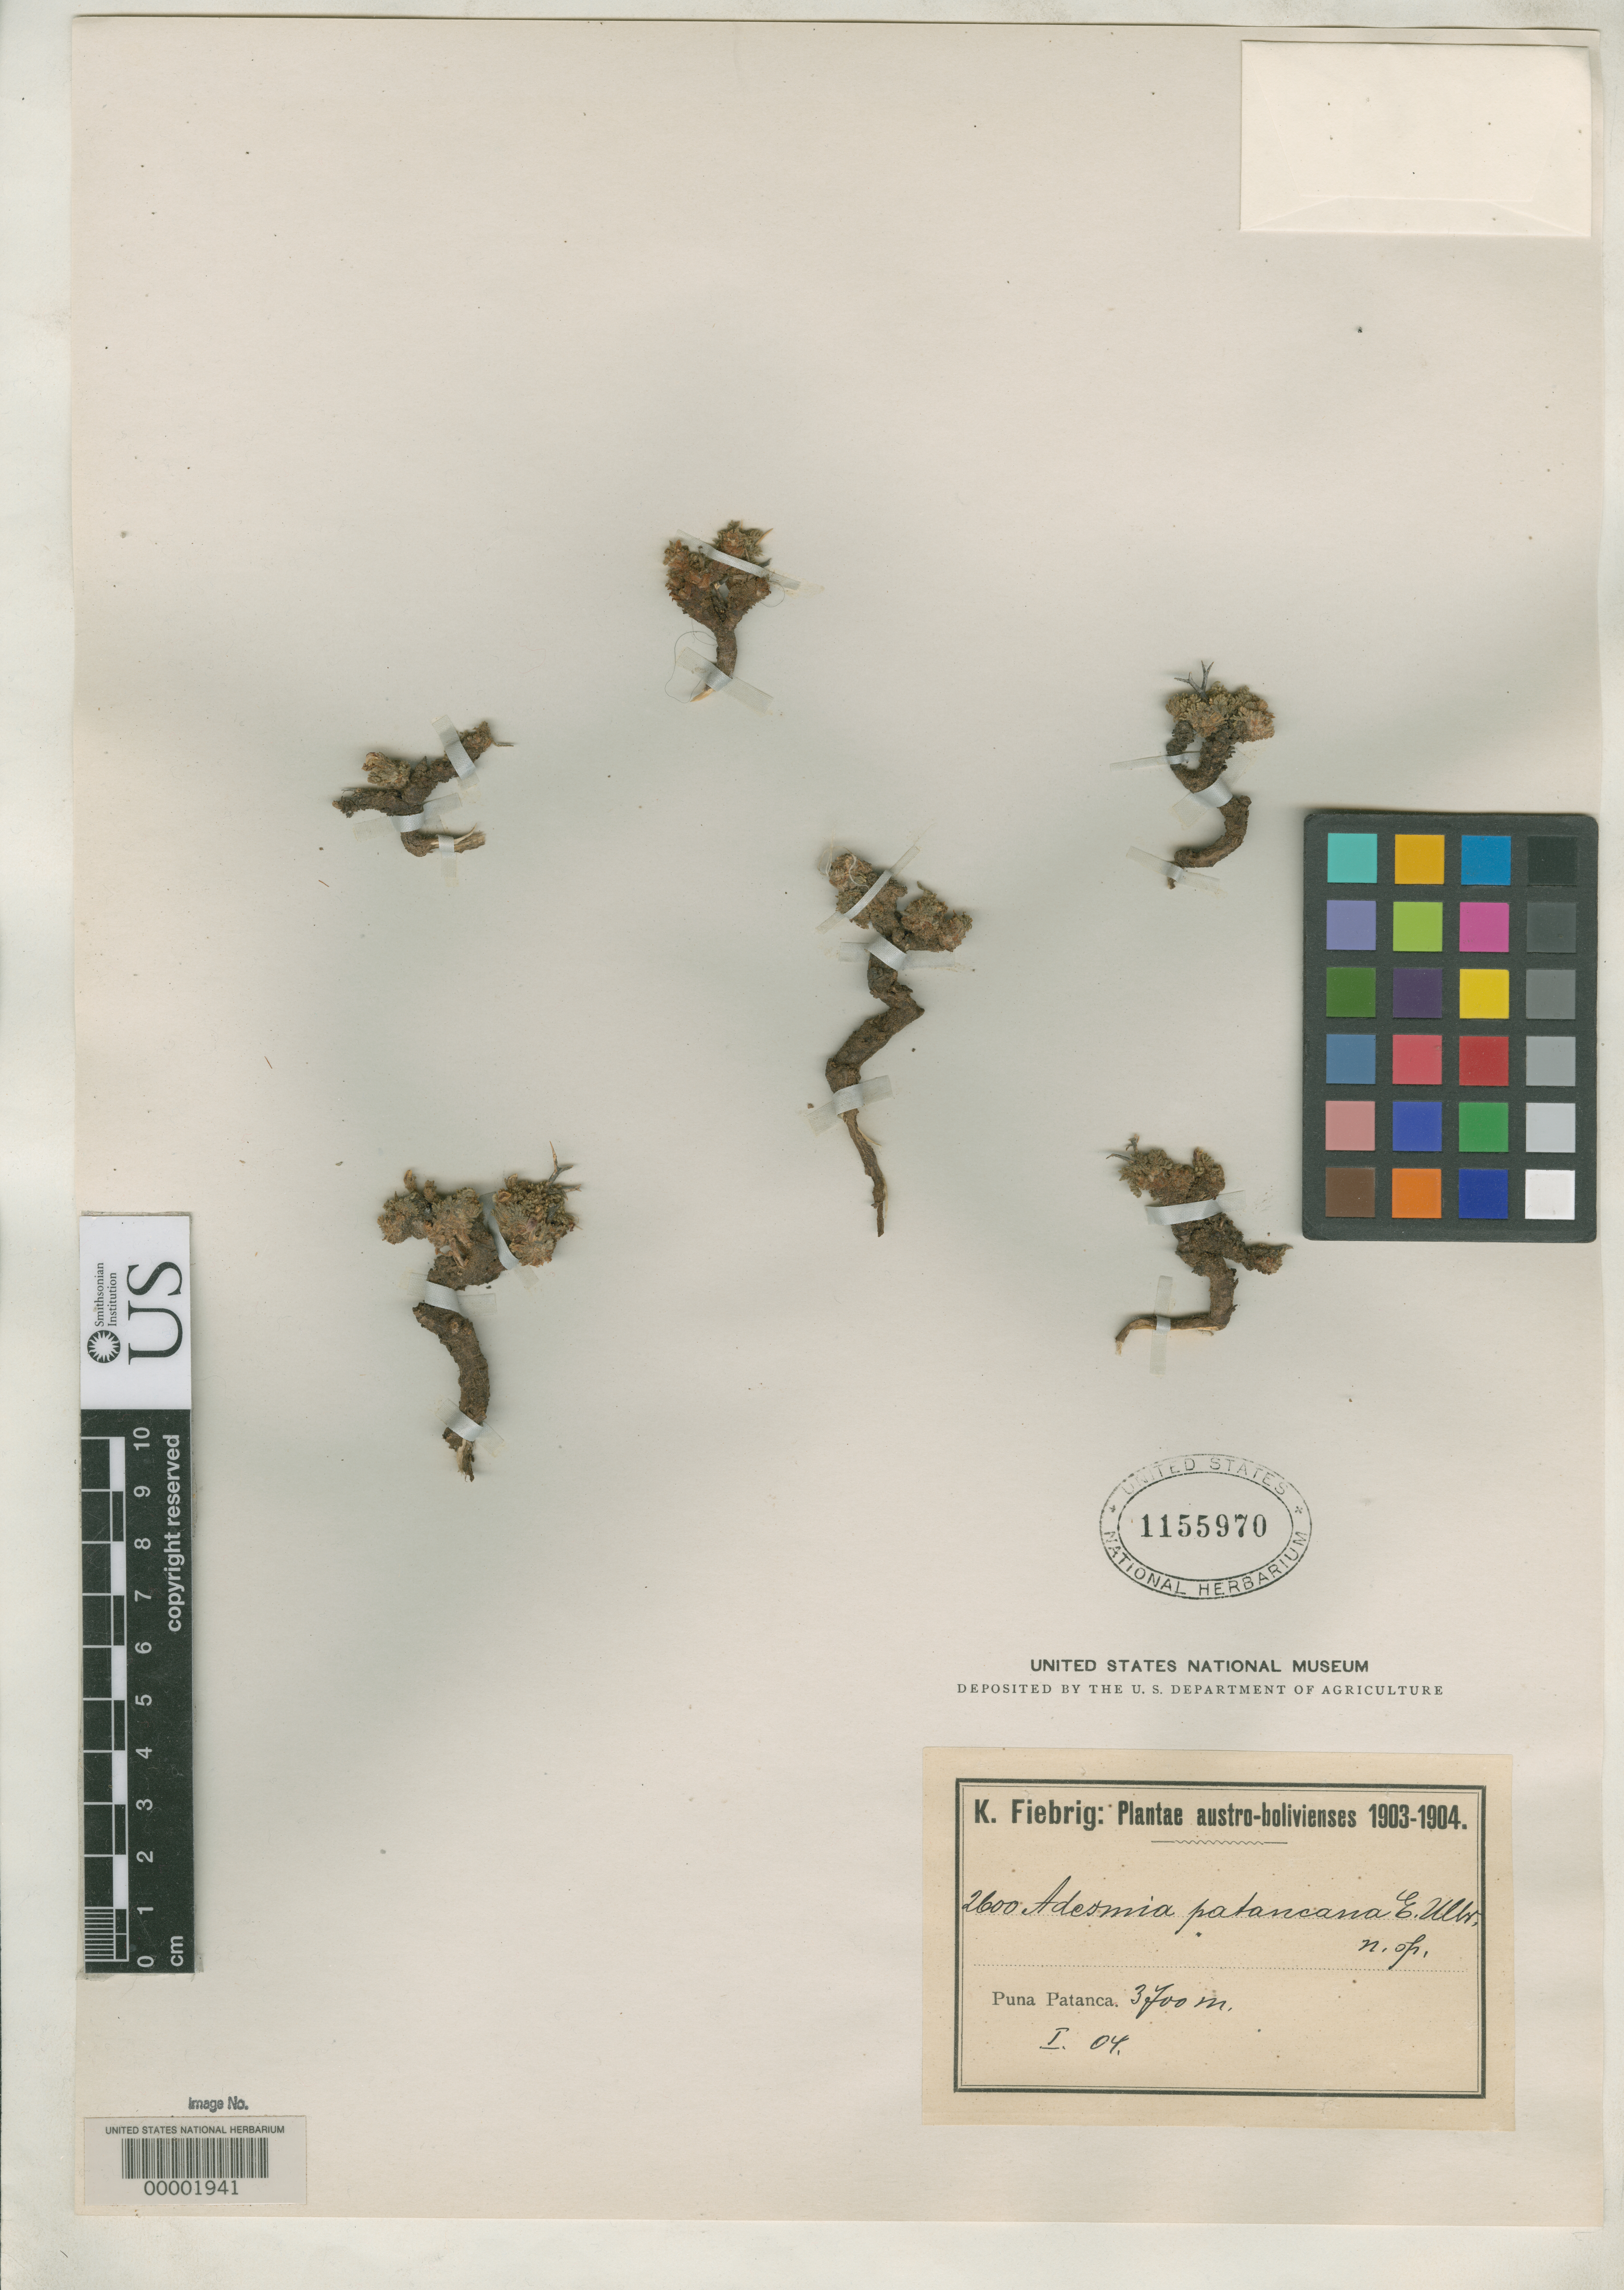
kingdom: Plantae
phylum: Tracheophyta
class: Magnoliopsida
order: Fabales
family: Fabaceae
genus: Adesmia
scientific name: Adesmia patancana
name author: Ulbr.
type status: Isotype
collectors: K. Fiebrig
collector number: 2600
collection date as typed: Jan 1904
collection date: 1904-01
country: Bolivia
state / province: Tarija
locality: Puna Patanca.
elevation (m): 5700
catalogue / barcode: US 1155970